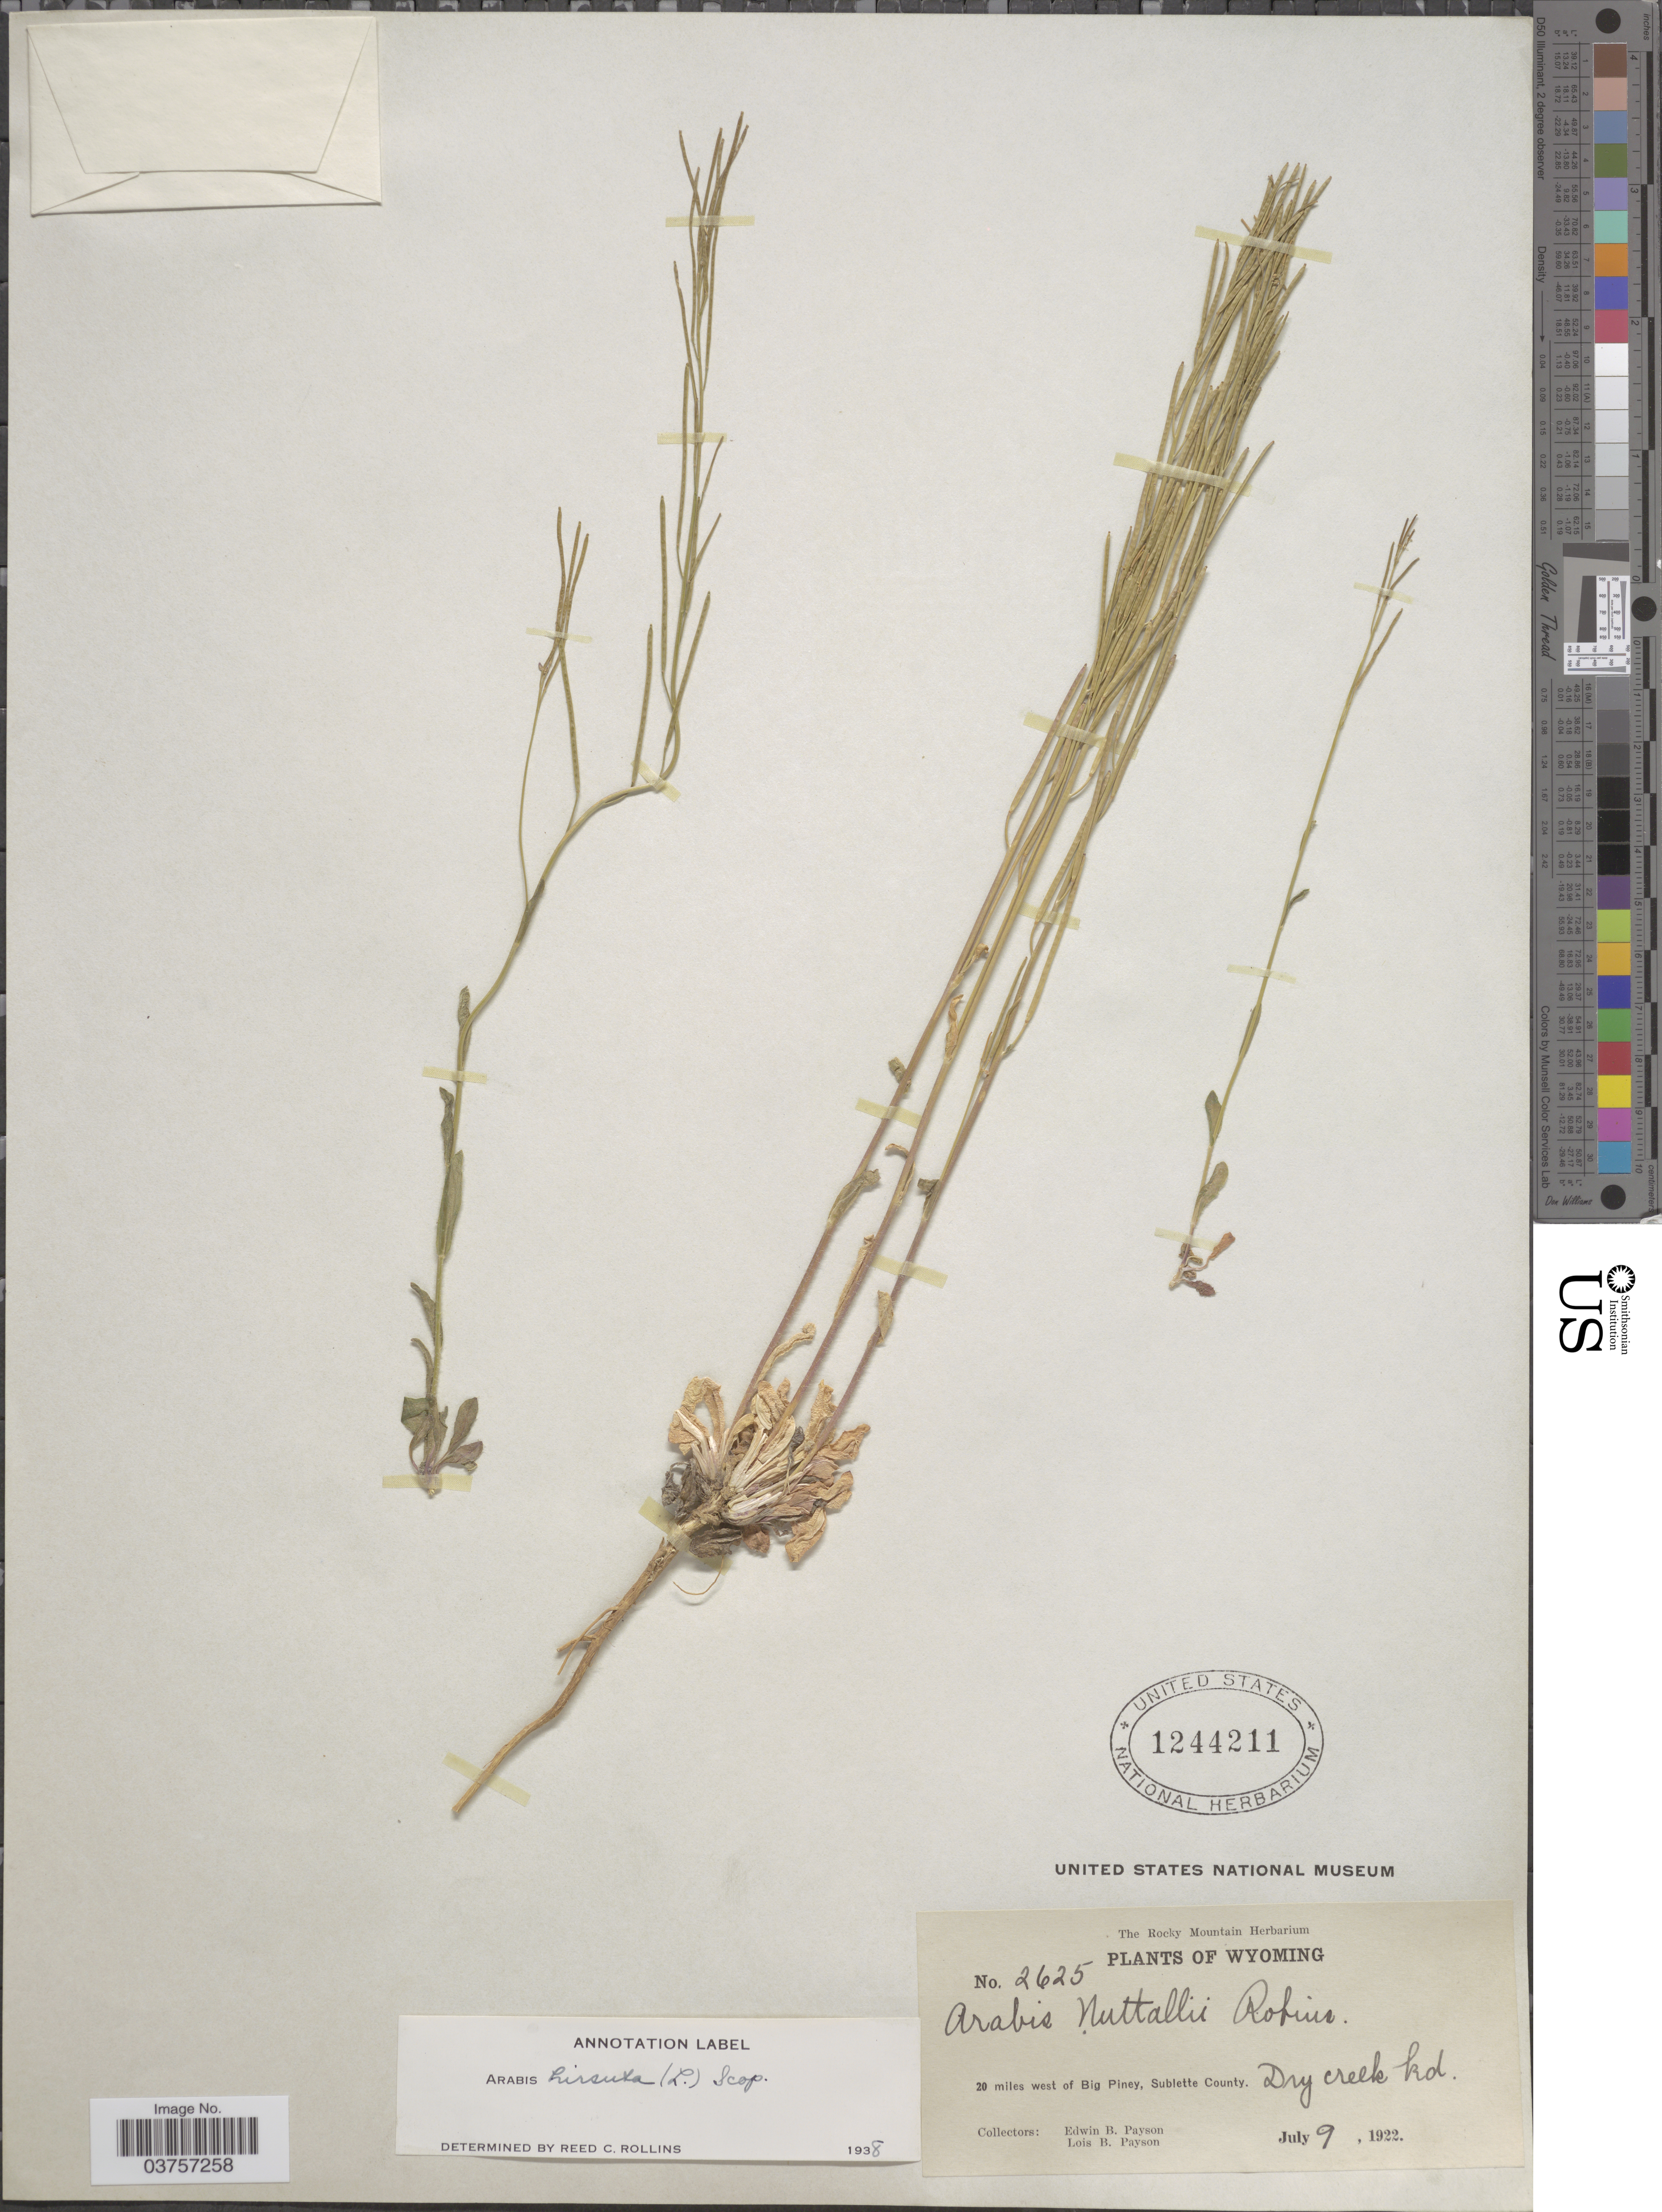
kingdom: Plantae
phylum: Tracheophyta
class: Magnoliopsida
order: Brassicales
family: Brassicaceae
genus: Arabis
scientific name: Arabis hirsuta var. pycnocarpa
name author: M. Hopkins & Rollins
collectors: E. B. Payson & L. Payson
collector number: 2625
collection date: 1922-07-09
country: United States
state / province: Wyoming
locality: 20 miles west of Big Piney, Sublette County. Dry Creek Isd.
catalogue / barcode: US 1244211